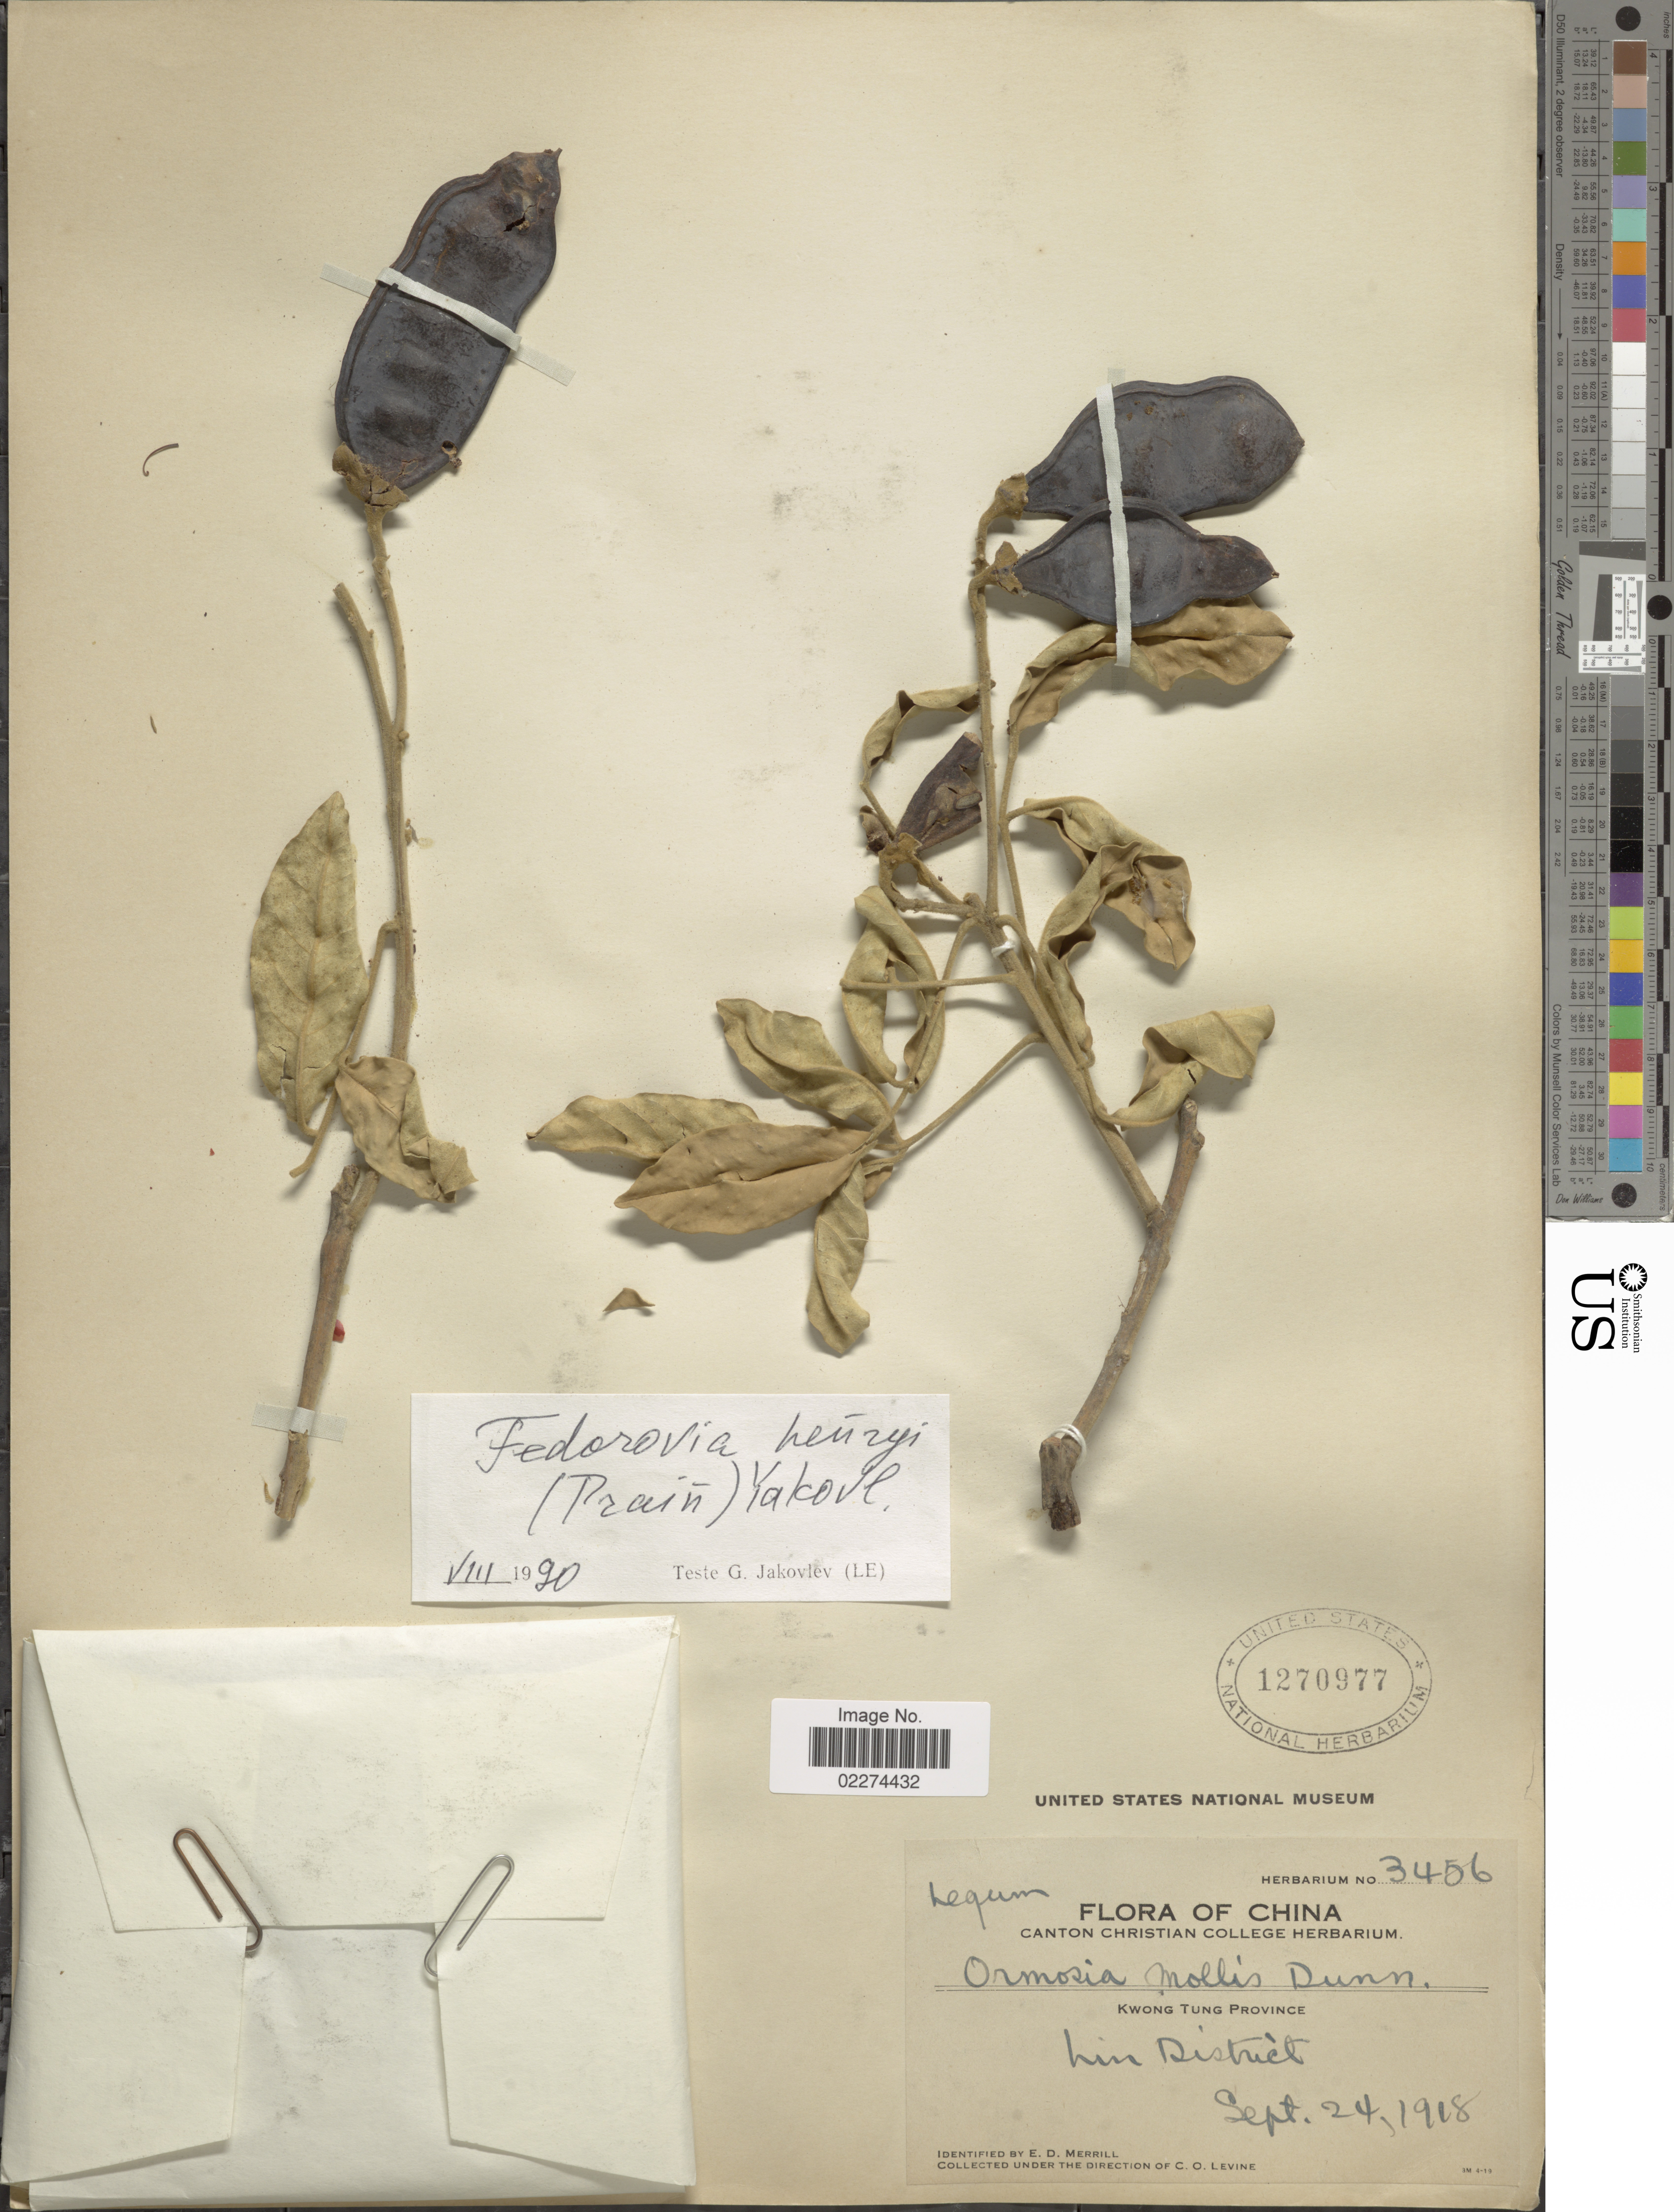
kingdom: Plantae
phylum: Tracheophyta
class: Magnoliopsida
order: Fabales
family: Fabaceae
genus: Ormosia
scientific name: Ormosia henryi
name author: Prain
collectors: C. O. Levine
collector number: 3456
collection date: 1918-09-24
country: China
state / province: Guangdong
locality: Kwong Tung Province, Lin District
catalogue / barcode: US 1270977